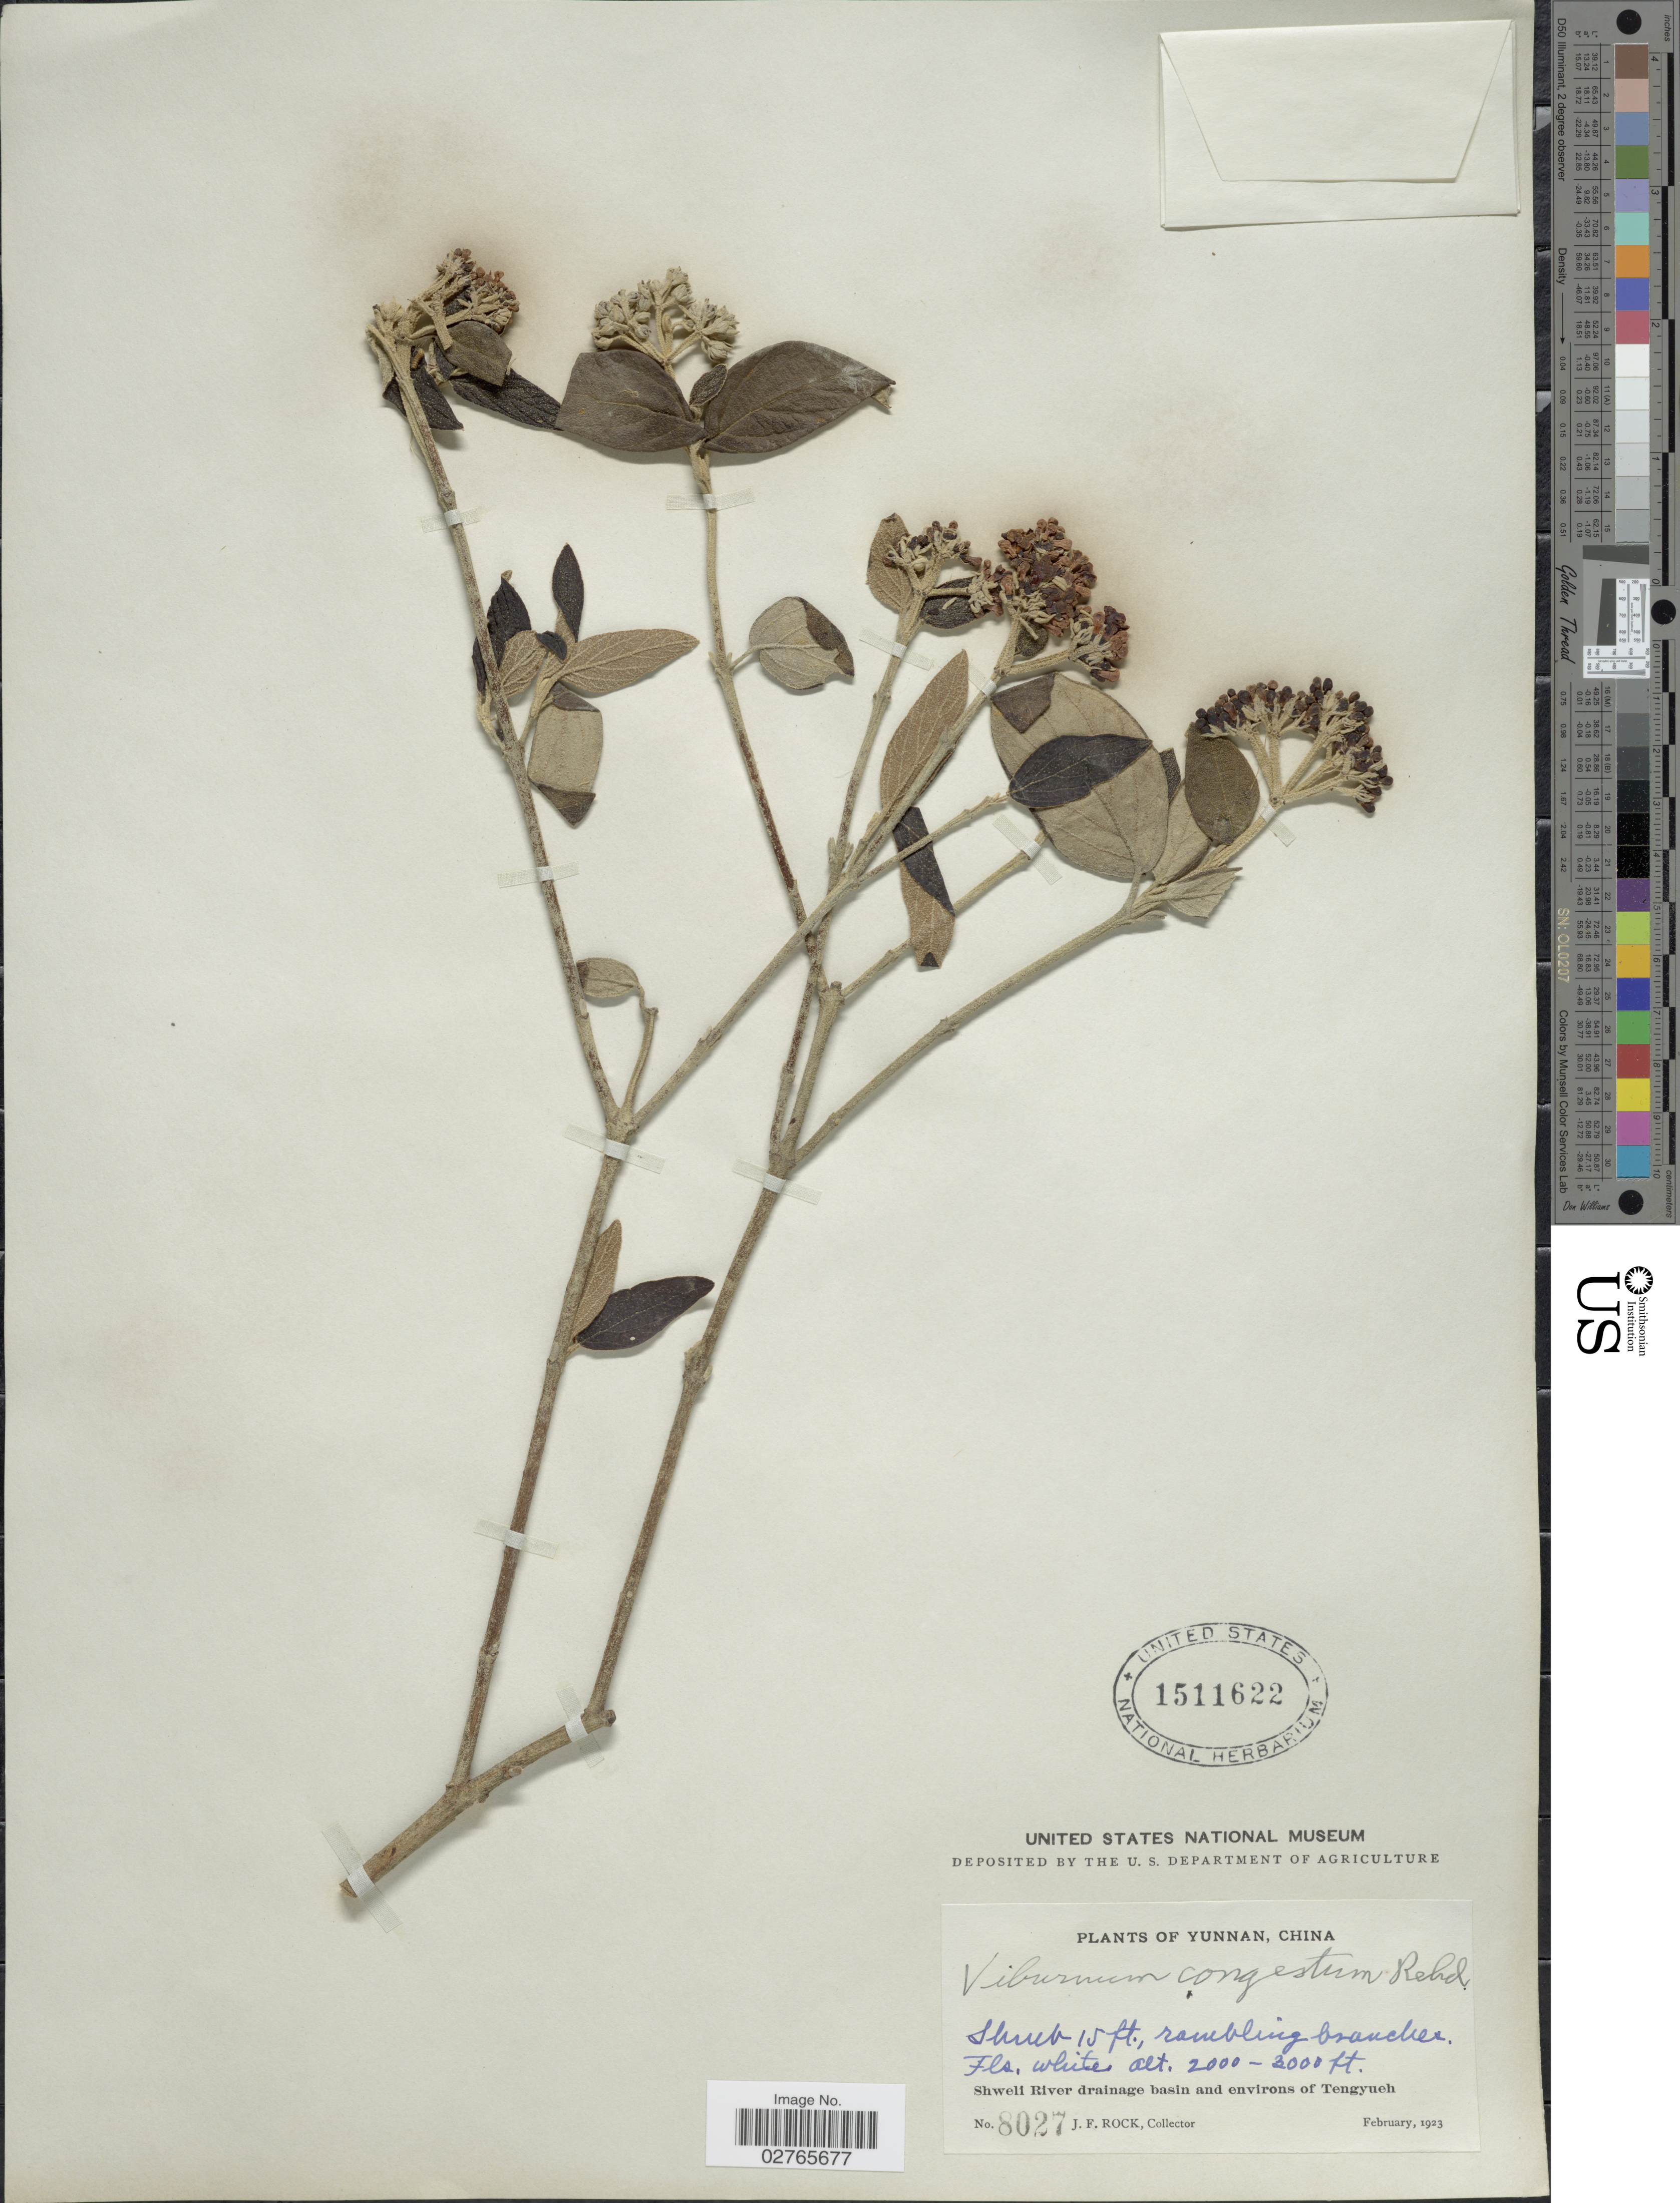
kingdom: Plantae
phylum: Tracheophyta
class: Magnoliopsida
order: Dipsacales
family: Viburnaceae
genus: Viburnum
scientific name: Viburnum congestum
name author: Rehder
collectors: J. Rock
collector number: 8027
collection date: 1923-02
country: China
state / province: Yunnan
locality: Shweli River drainage basin and environs of Tengyueh.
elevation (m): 610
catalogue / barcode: US 1511622